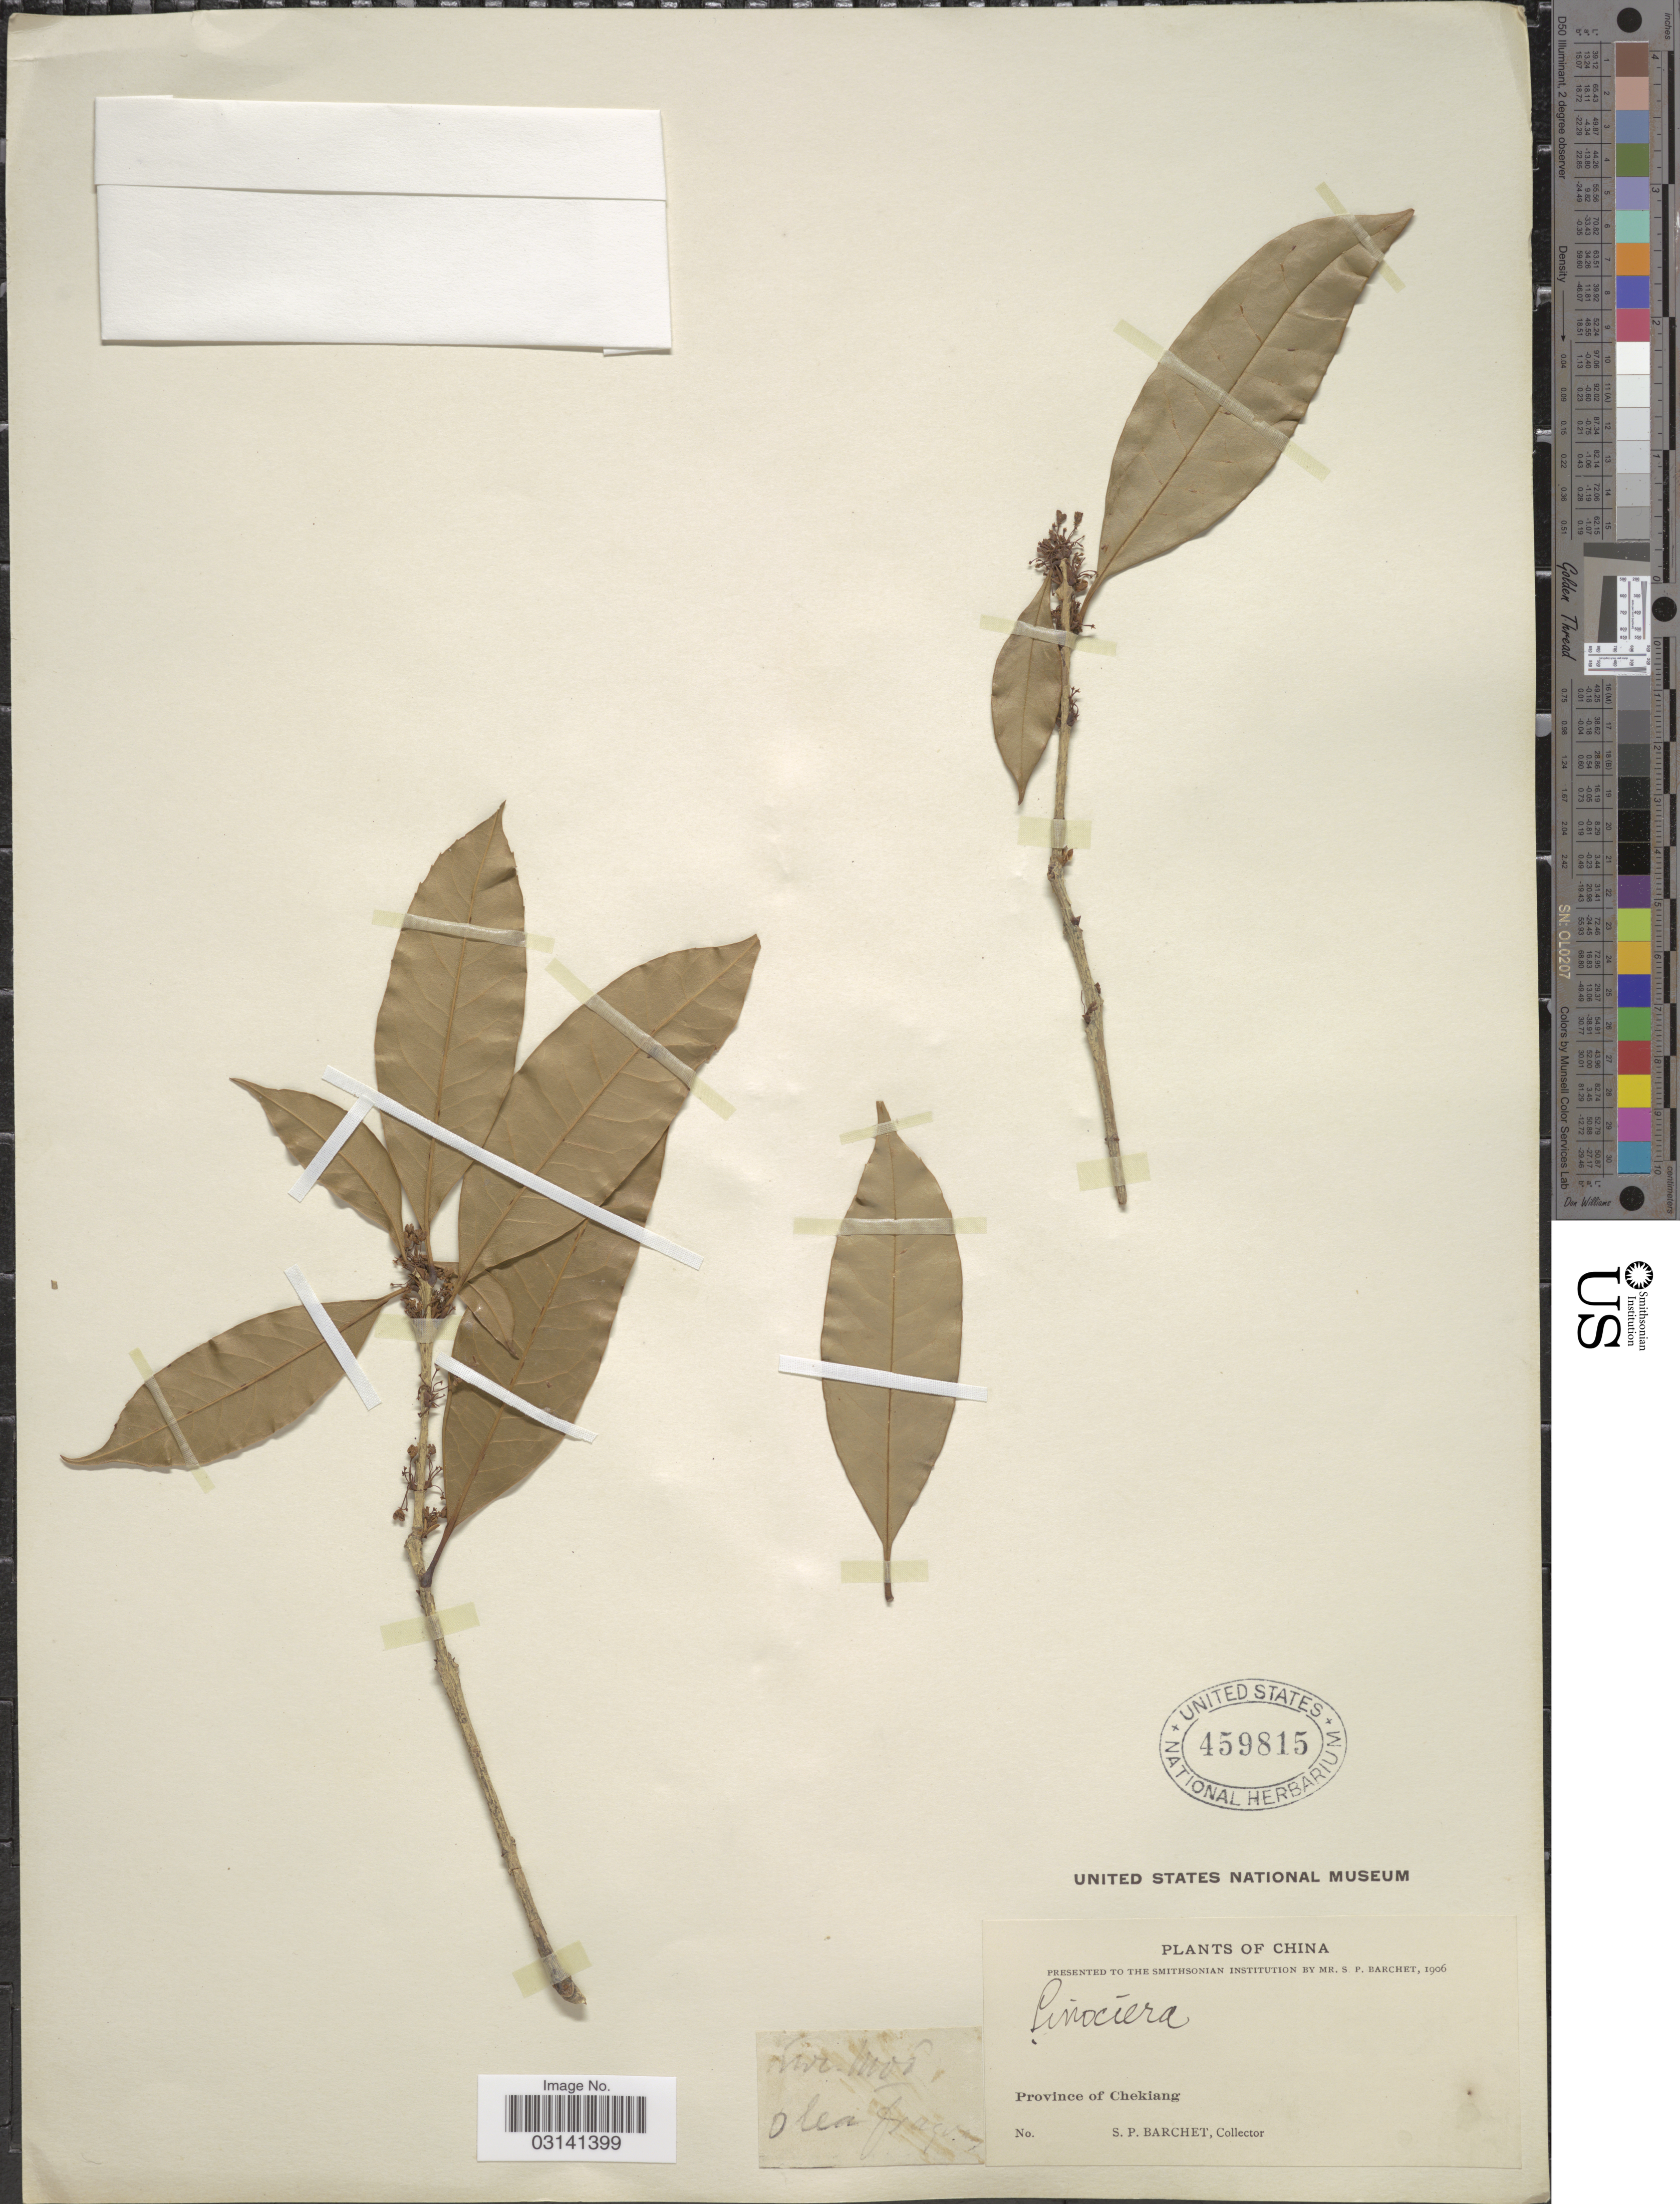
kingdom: Plantae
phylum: Tracheophyta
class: Magnoliopsida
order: Lamiales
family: Oleaceae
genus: Chionanthus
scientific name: Chionanthus sp.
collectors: S. P. Barchet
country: China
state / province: Zhejiang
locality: Province of Chekiang.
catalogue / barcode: US 459815